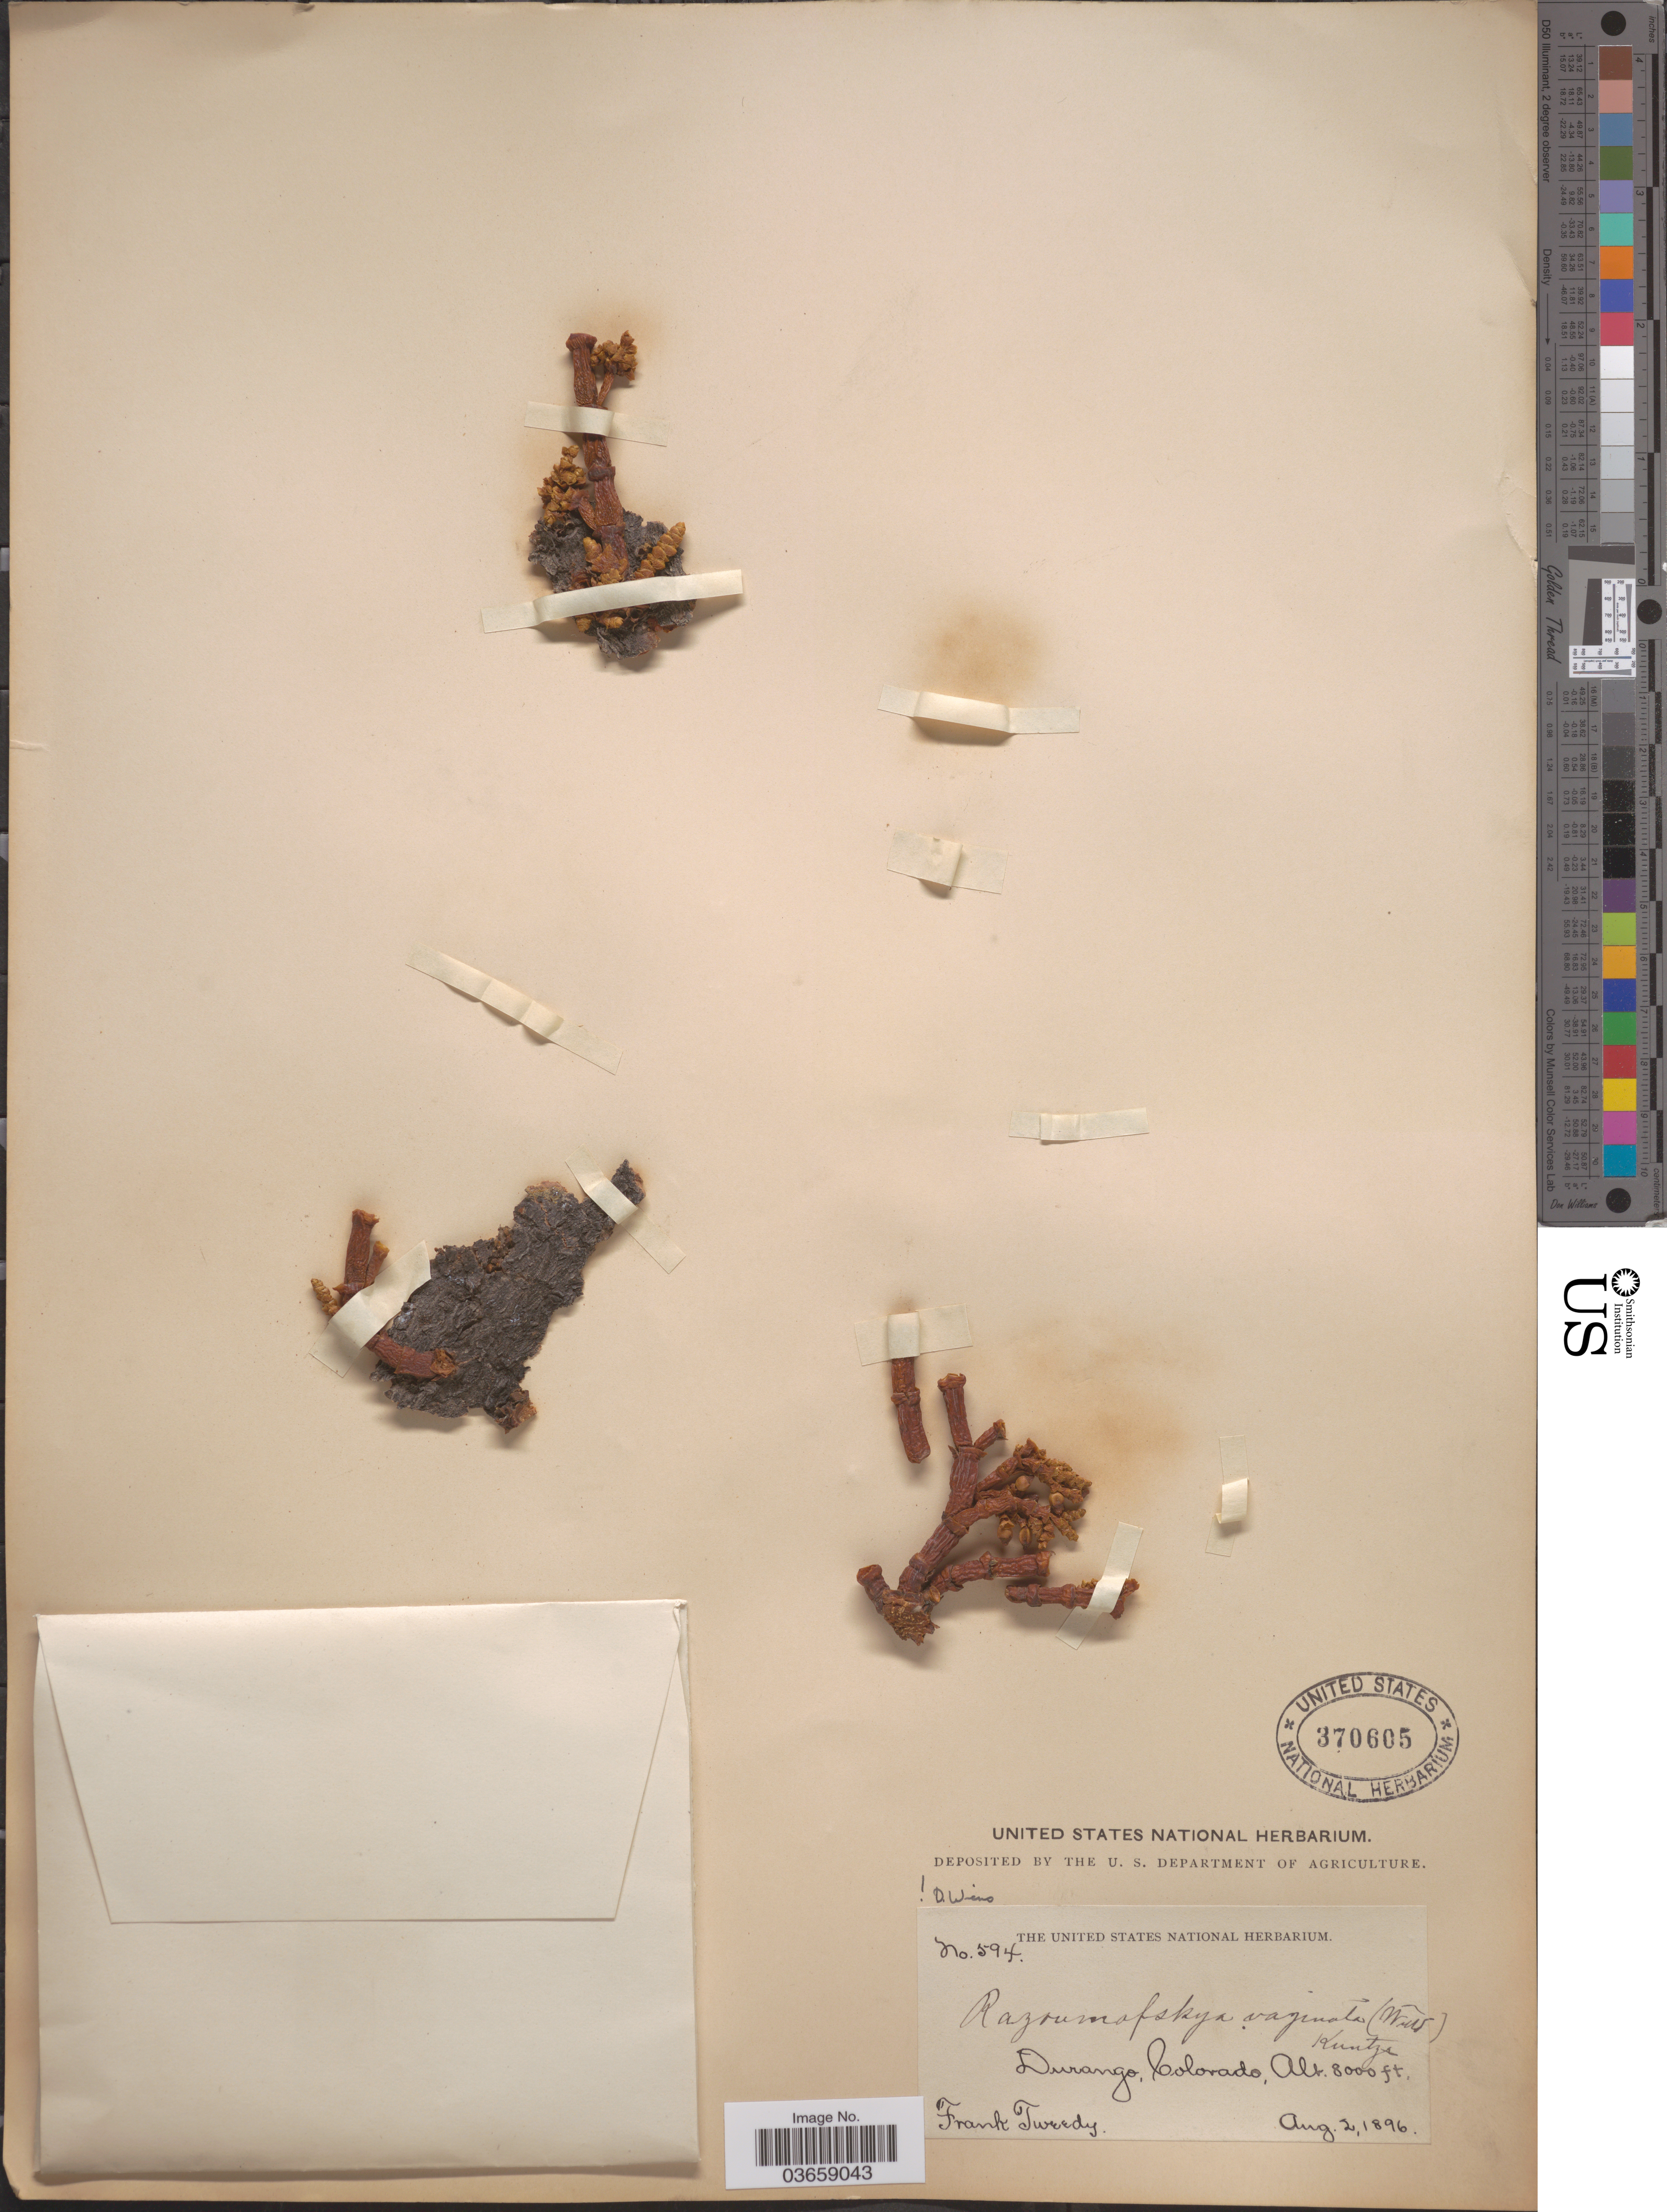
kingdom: Plantae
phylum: Tracheophyta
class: Magnoliopsida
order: Santalales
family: Viscaceae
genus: Arceuthobium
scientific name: Arceuthobium vaginatum f. cryptopodum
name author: (Engelm.) L.S. Gill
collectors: F. Tweedy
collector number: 594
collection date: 1896-08-02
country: United States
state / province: Colorado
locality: Durango.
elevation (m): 2438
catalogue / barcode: US 370605